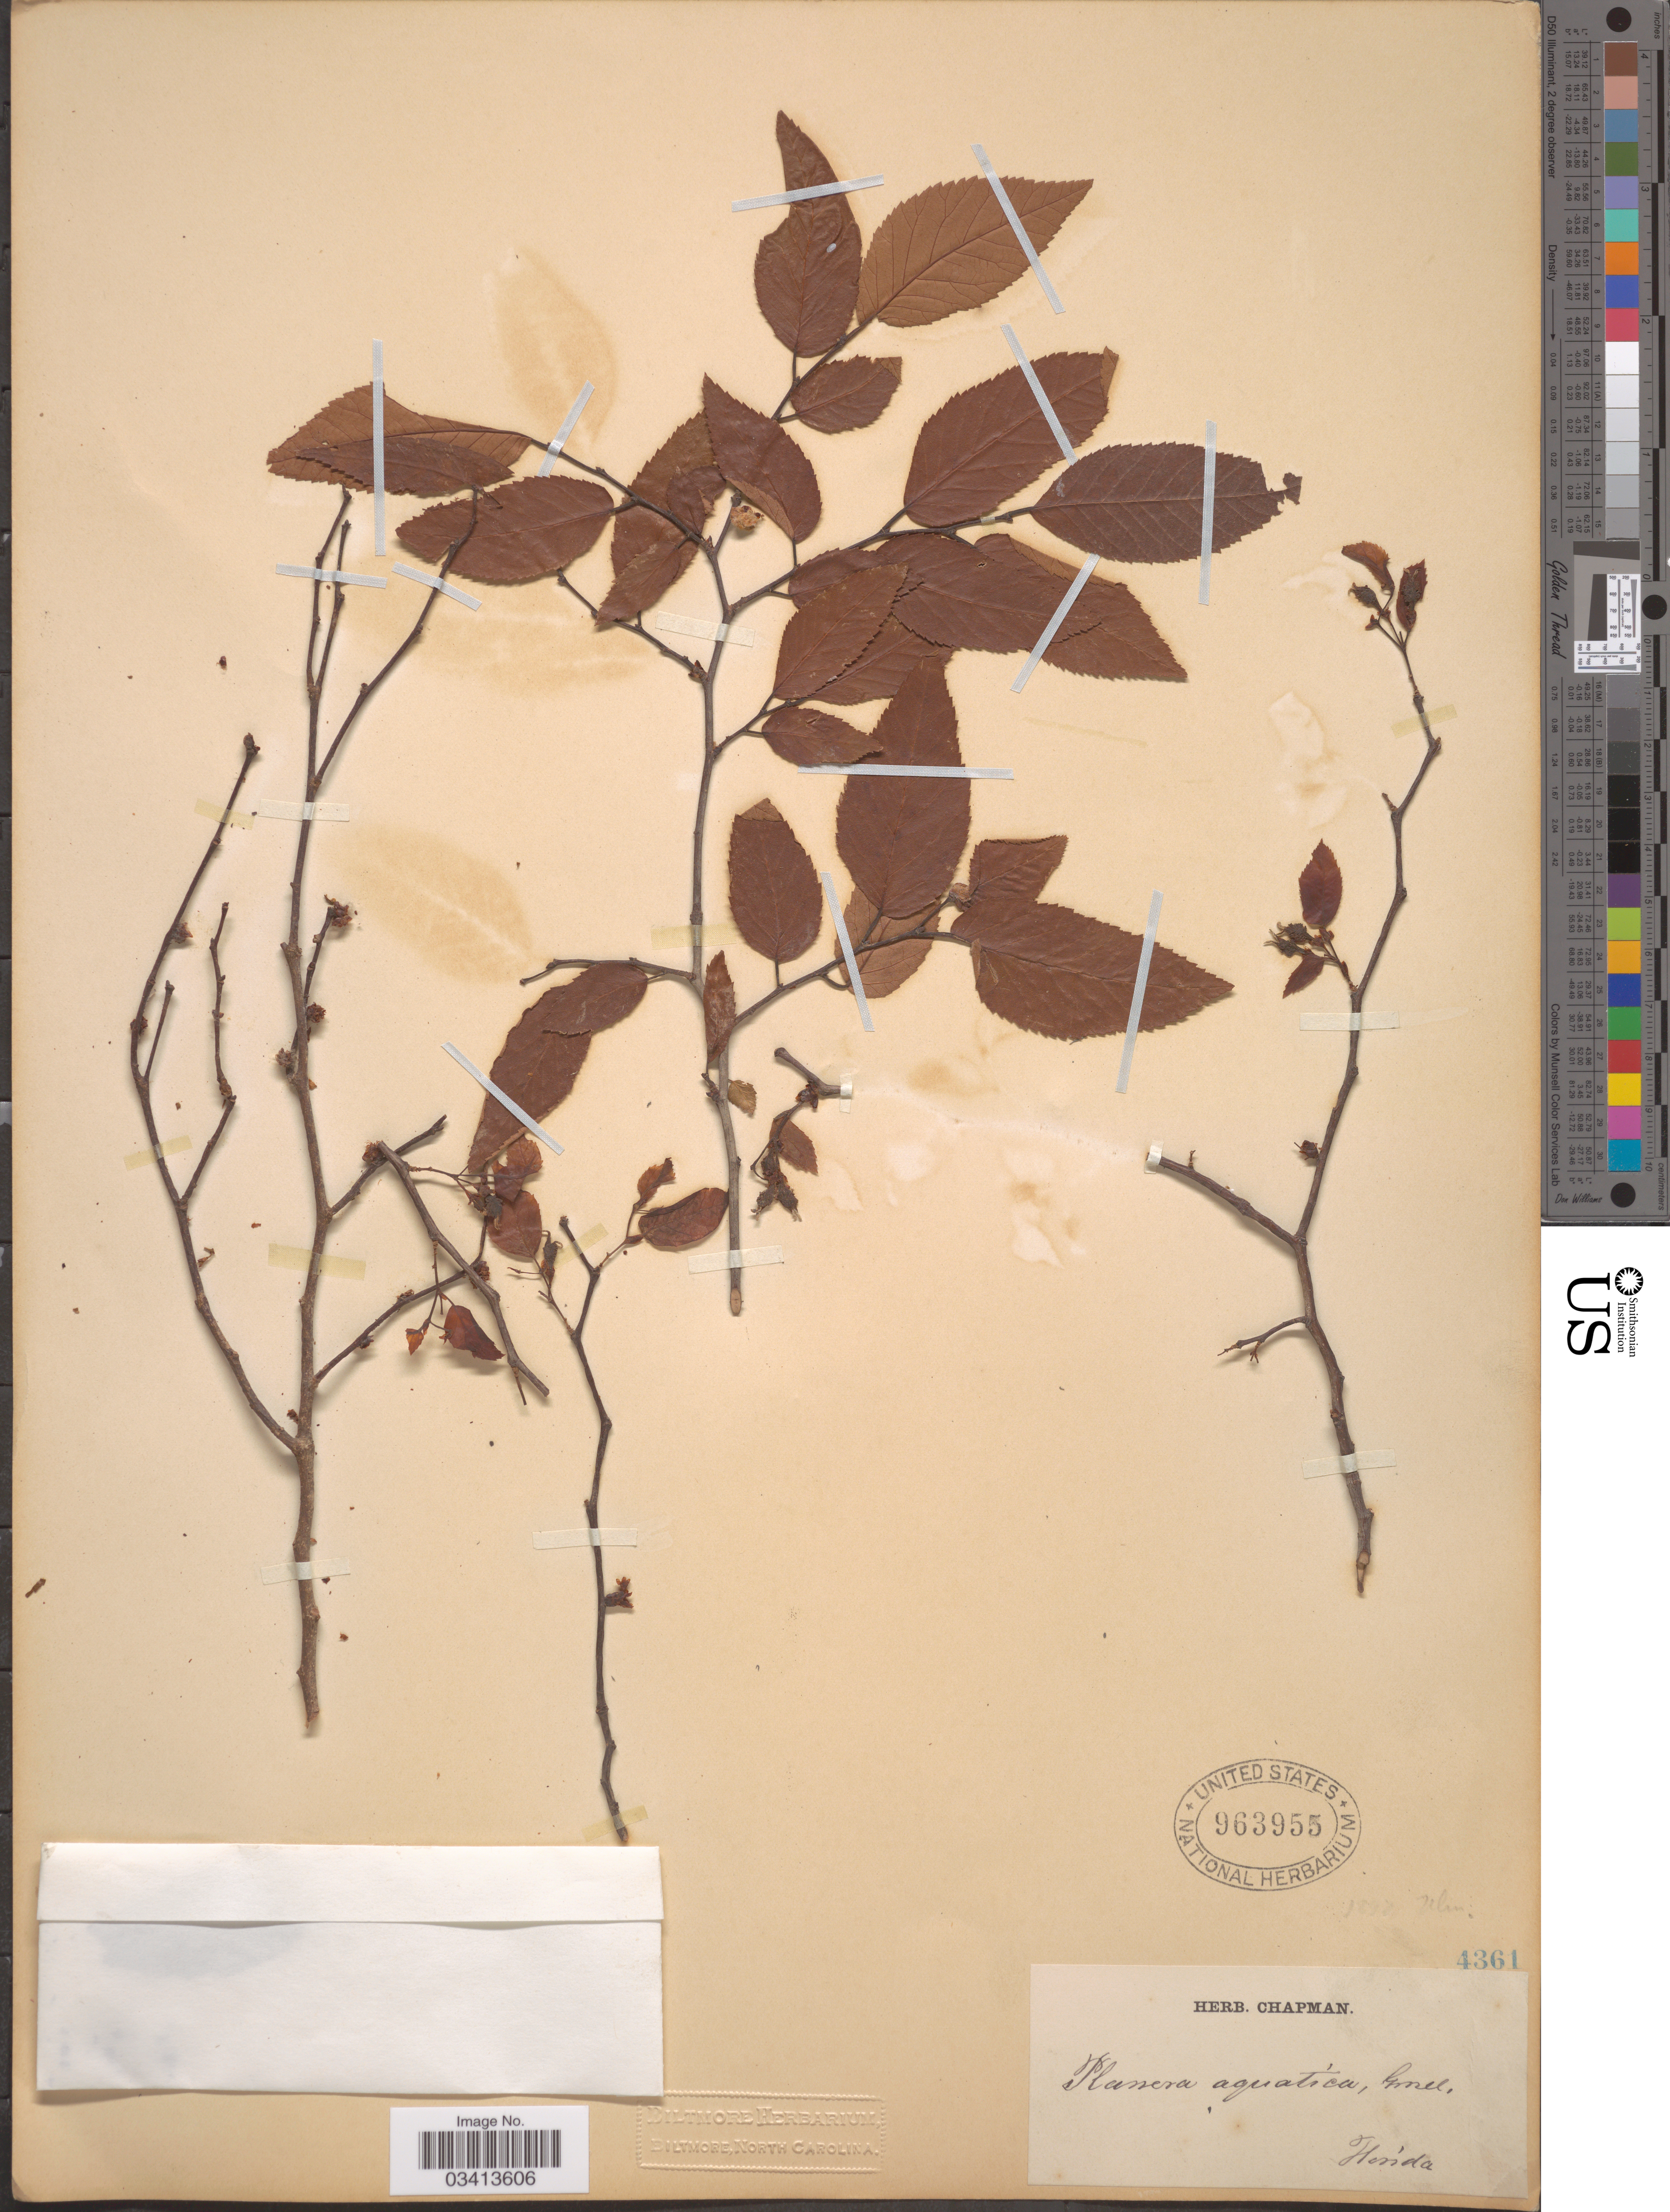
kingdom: Plantae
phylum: Tracheophyta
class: Magnoliopsida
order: Rosales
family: Ulmaceae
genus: Planera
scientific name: Planera aquatica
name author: J.F. Gmel.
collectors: ex herb. Chapman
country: United States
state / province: Florida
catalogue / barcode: US 963955